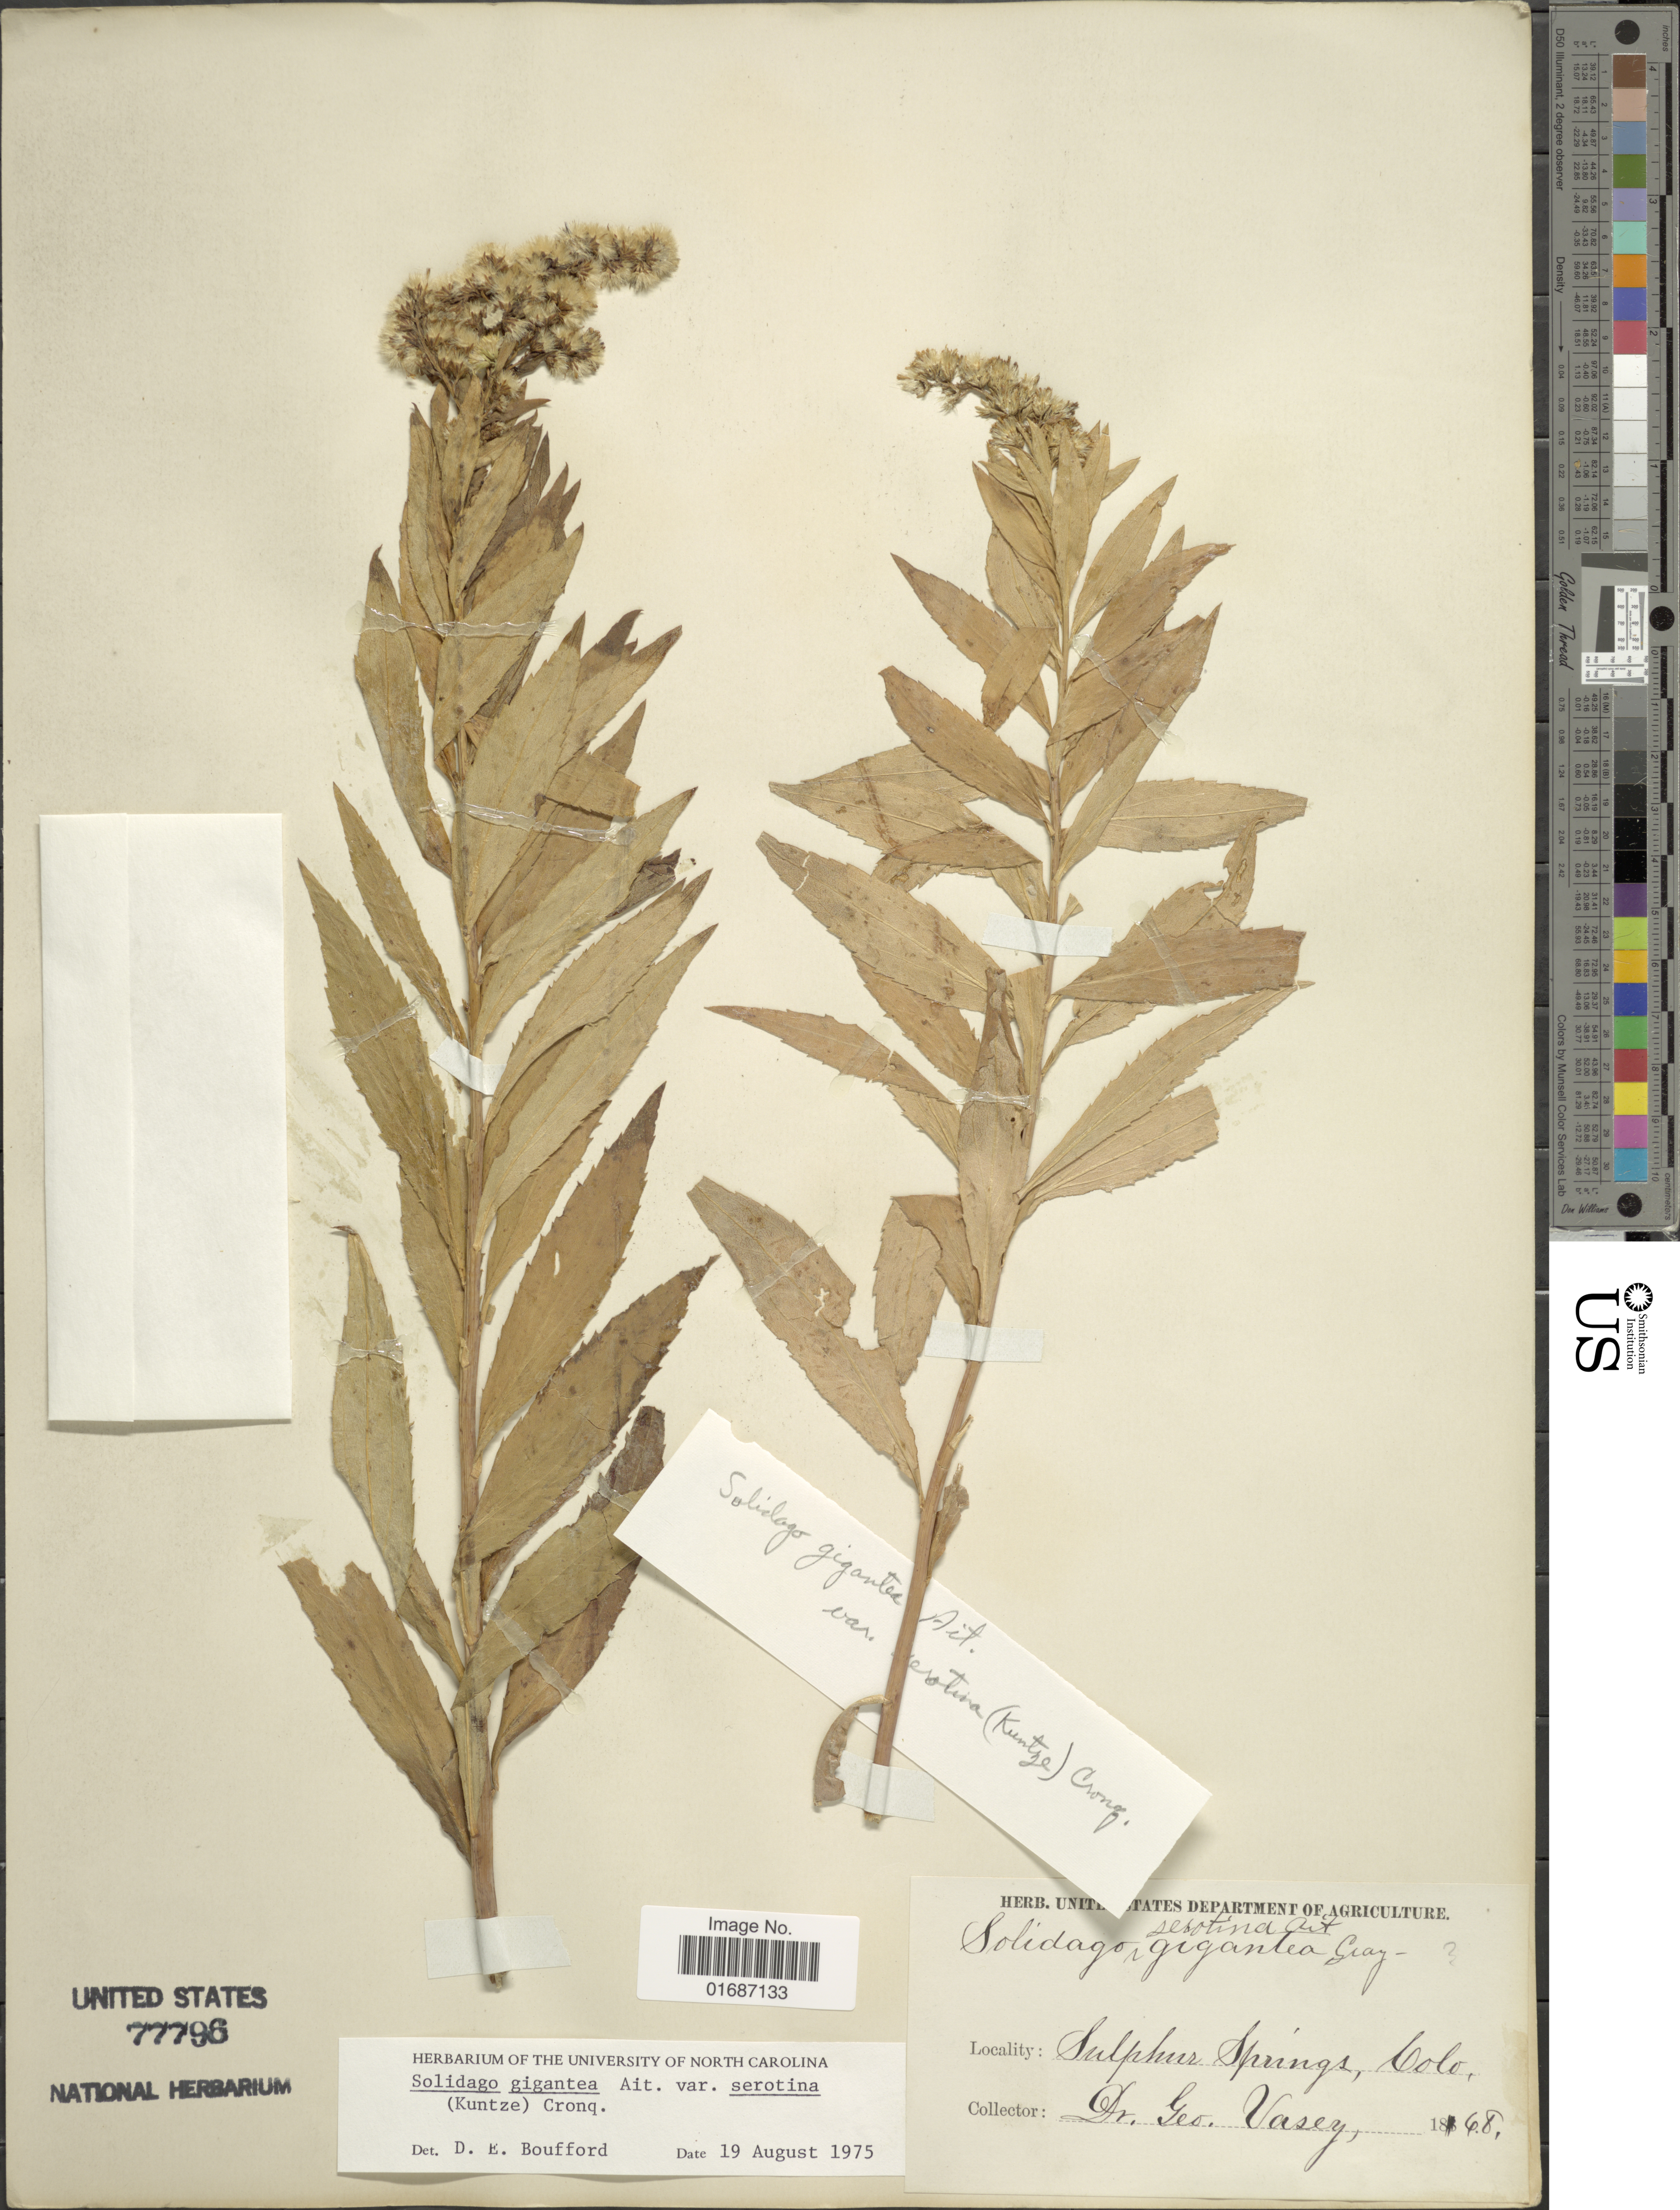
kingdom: Plantae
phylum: Tracheophyta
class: Magnoliopsida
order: Asterales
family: Asteraceae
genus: Solidago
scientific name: Solidago gigantea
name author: Aiton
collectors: G. Vasey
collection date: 1868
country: United States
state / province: Colorado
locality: Sulphur Springs, Colo.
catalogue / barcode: US 77796